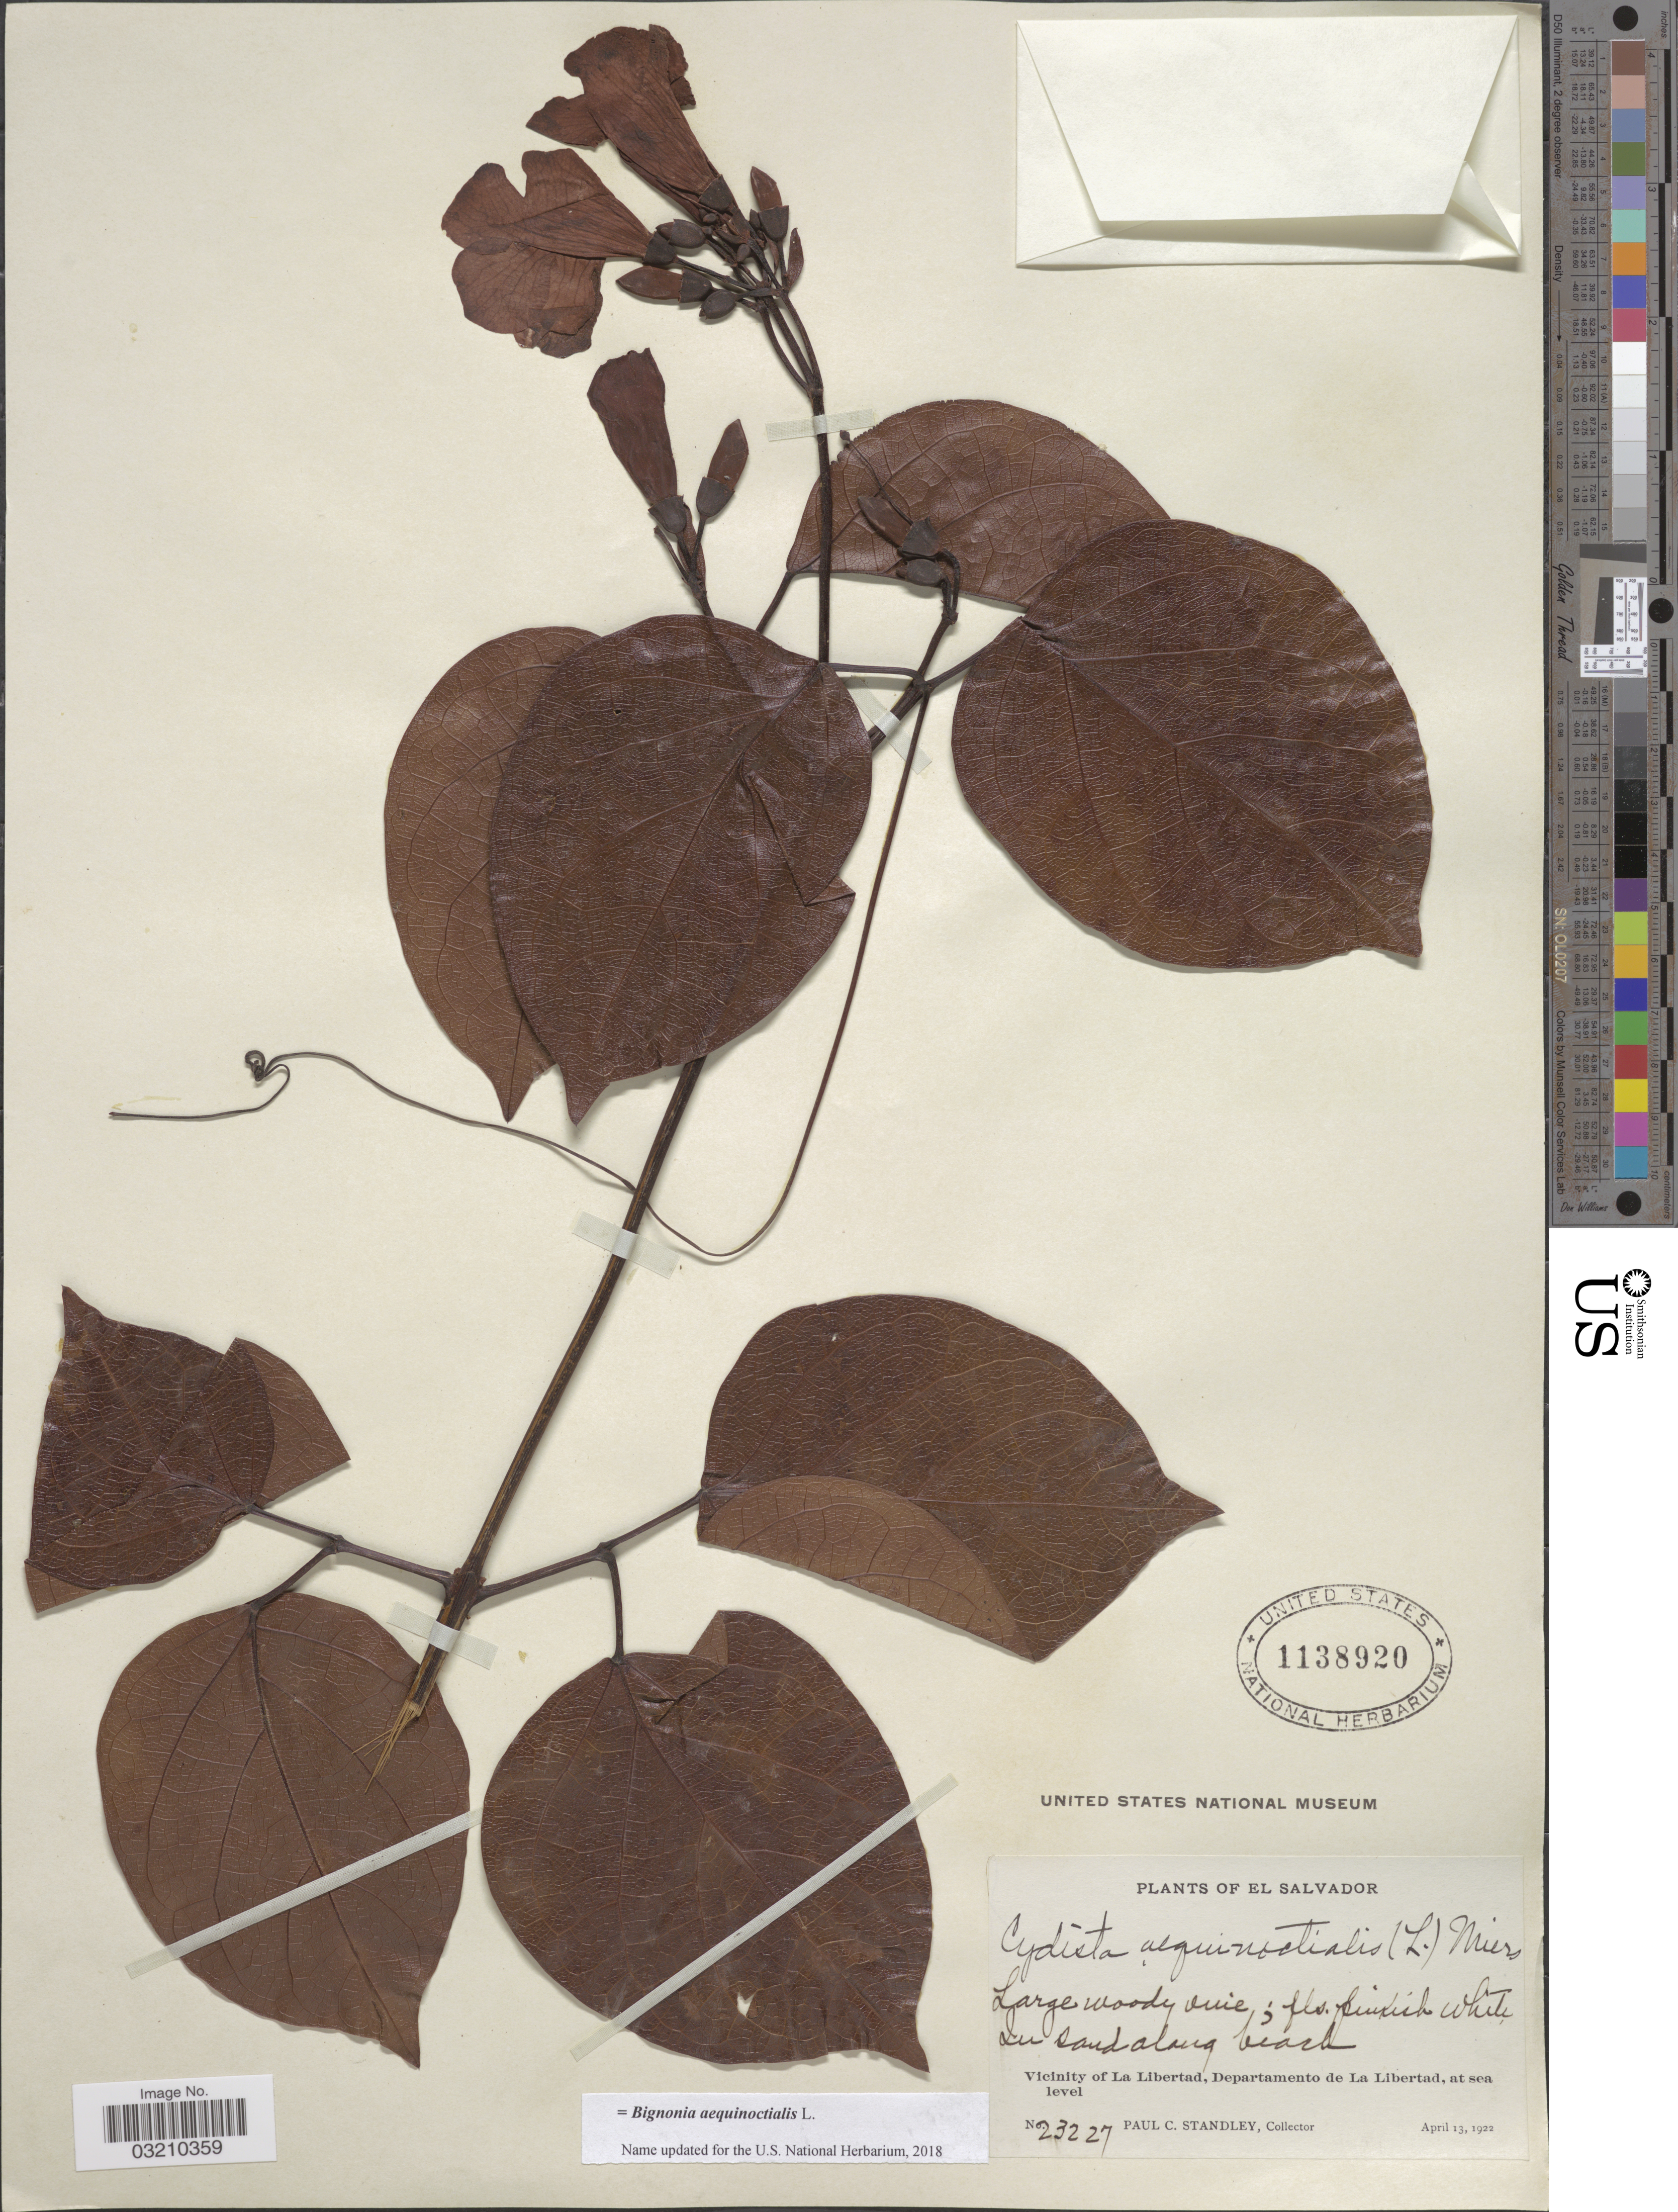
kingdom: Plantae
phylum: Tracheophyta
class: Magnoliopsida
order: Lamiales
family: Bignoniaceae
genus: Bignonia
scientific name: Bignonia aequinoctialis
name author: L.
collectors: P. C. Standley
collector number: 23227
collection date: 1922-04-13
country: El Salvador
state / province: La Libertad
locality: Vicinity of La Libertad, Departamento de La Libertad.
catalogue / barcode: US 1138920